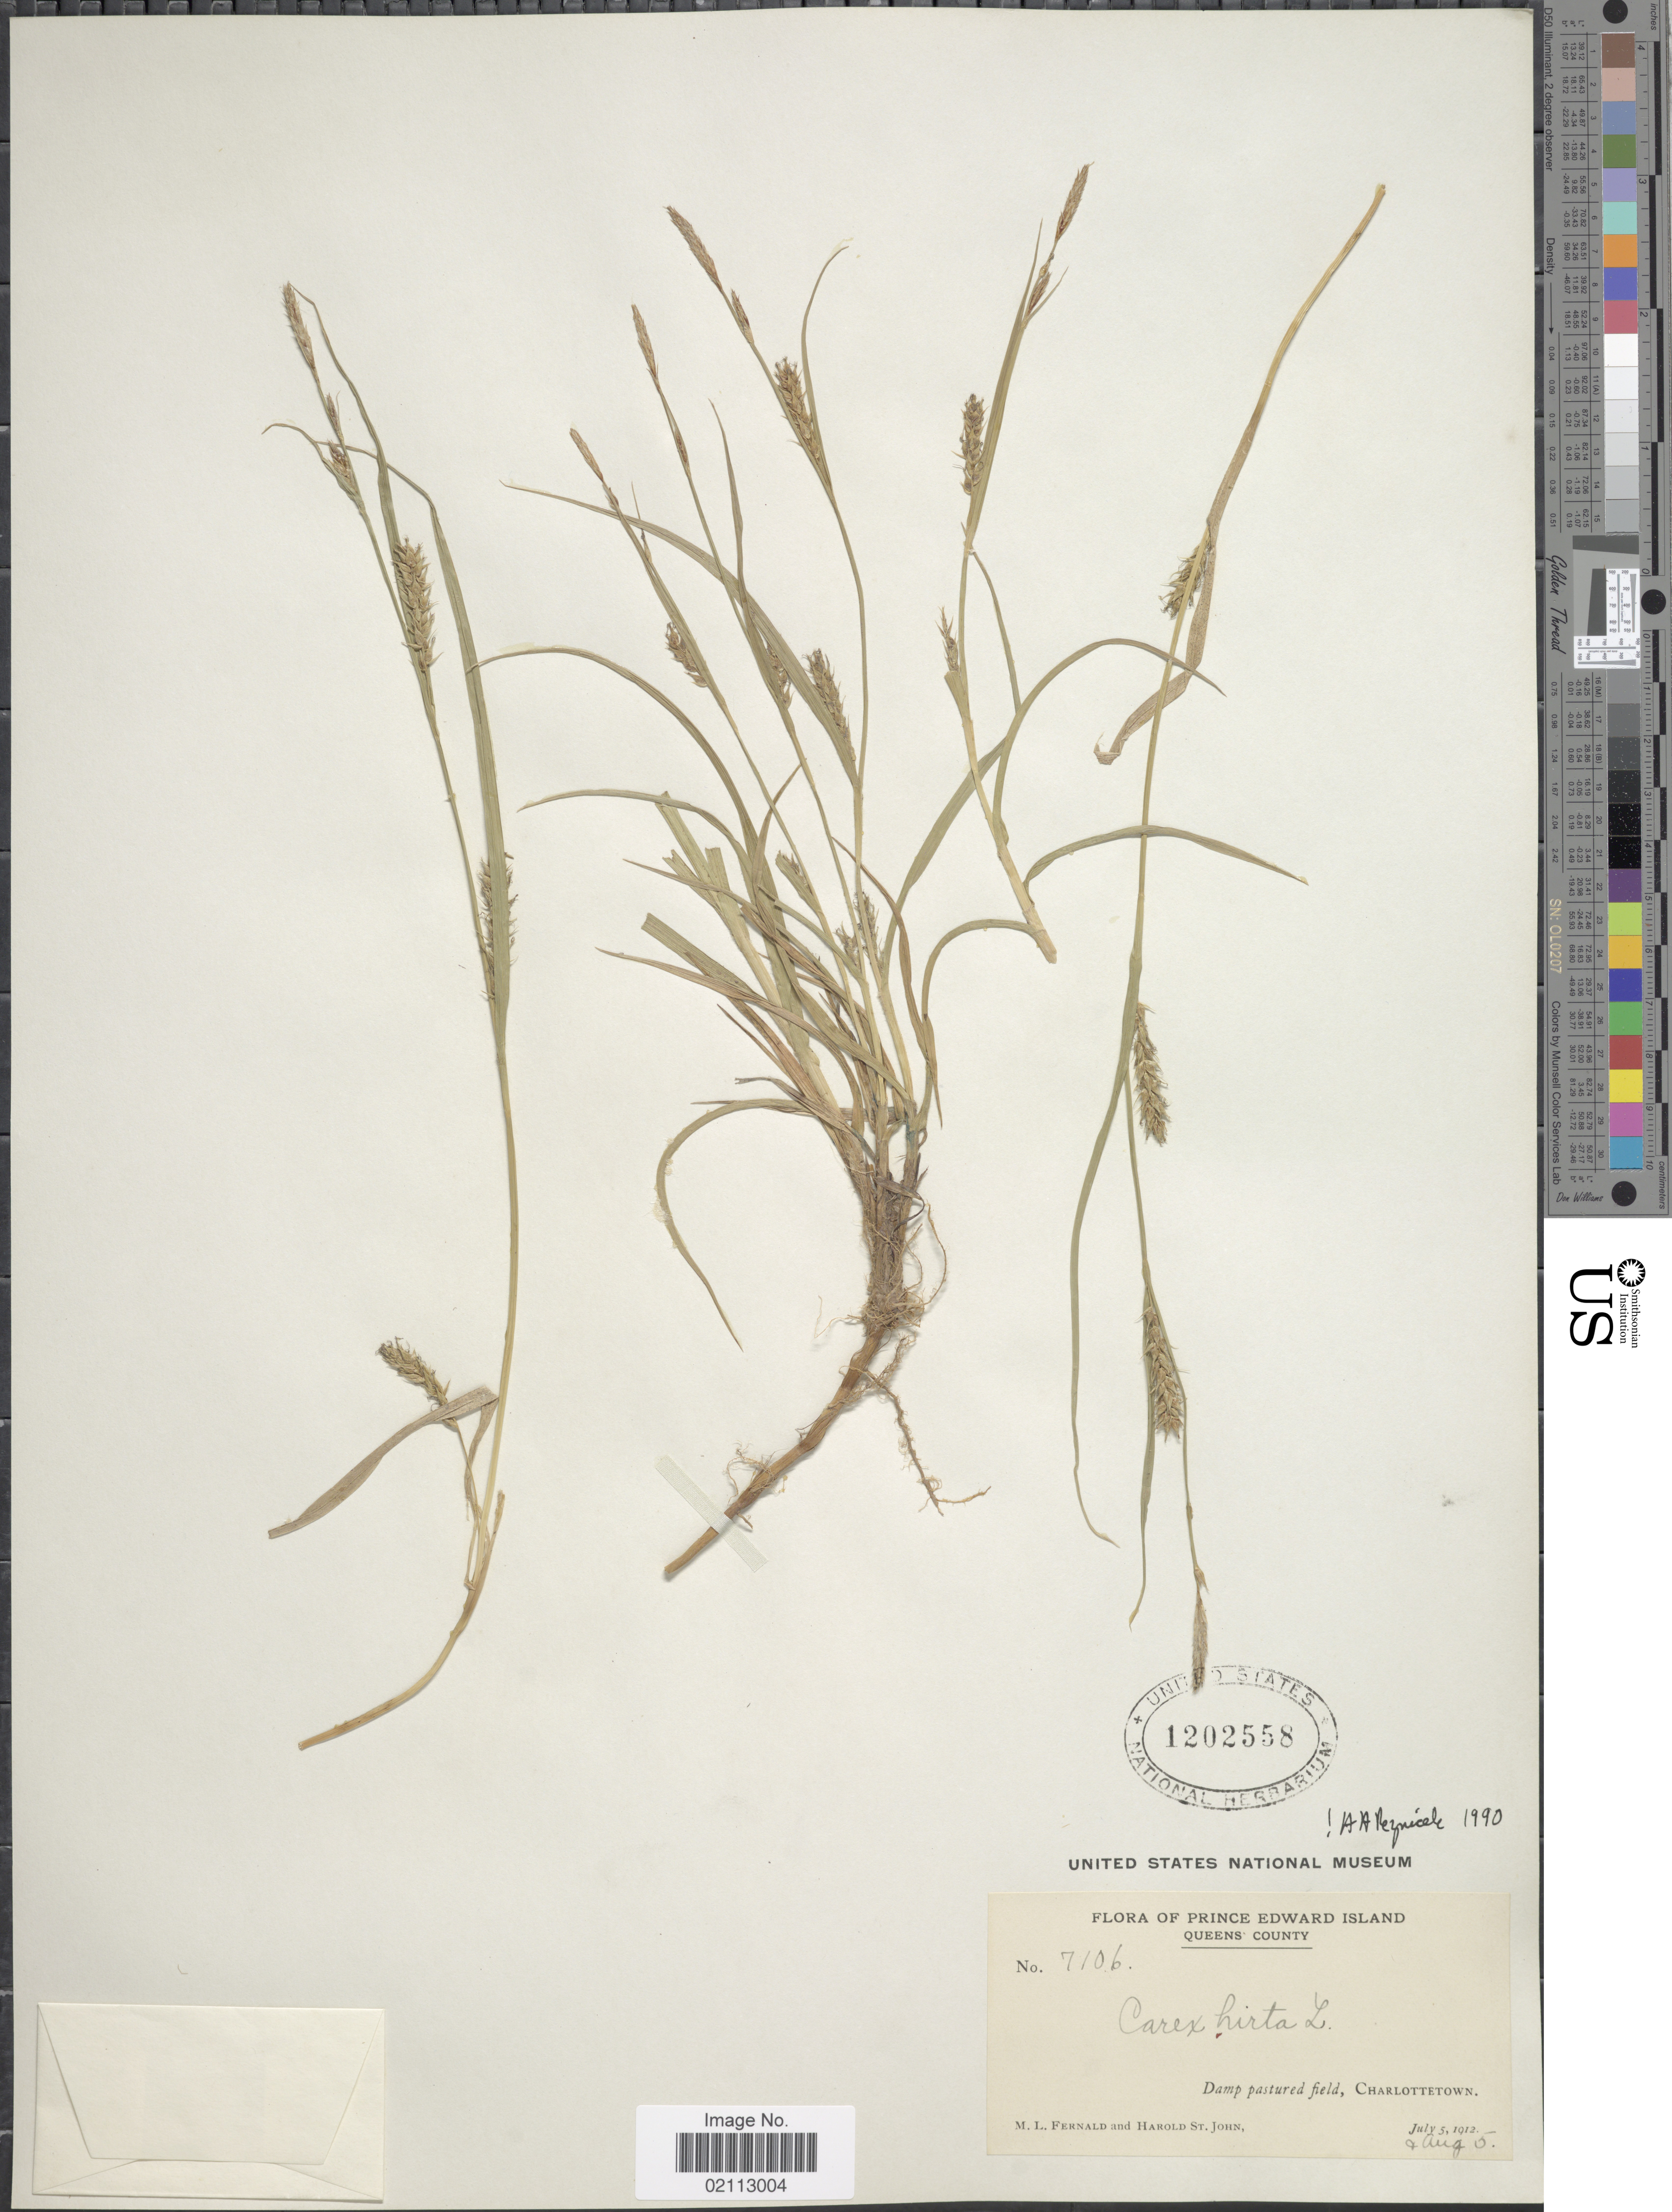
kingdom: Plantae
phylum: Tracheophyta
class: Liliopsida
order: Poales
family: Cyperaceae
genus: Carex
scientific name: Carex hirta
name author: L.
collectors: M. L. Fernald & H. St. John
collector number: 7106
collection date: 1912-07-05/1912-08-05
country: Canada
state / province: Prince Edward Island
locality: Queens County. Damp pastured field, Charlottetown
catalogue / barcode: US 1202558